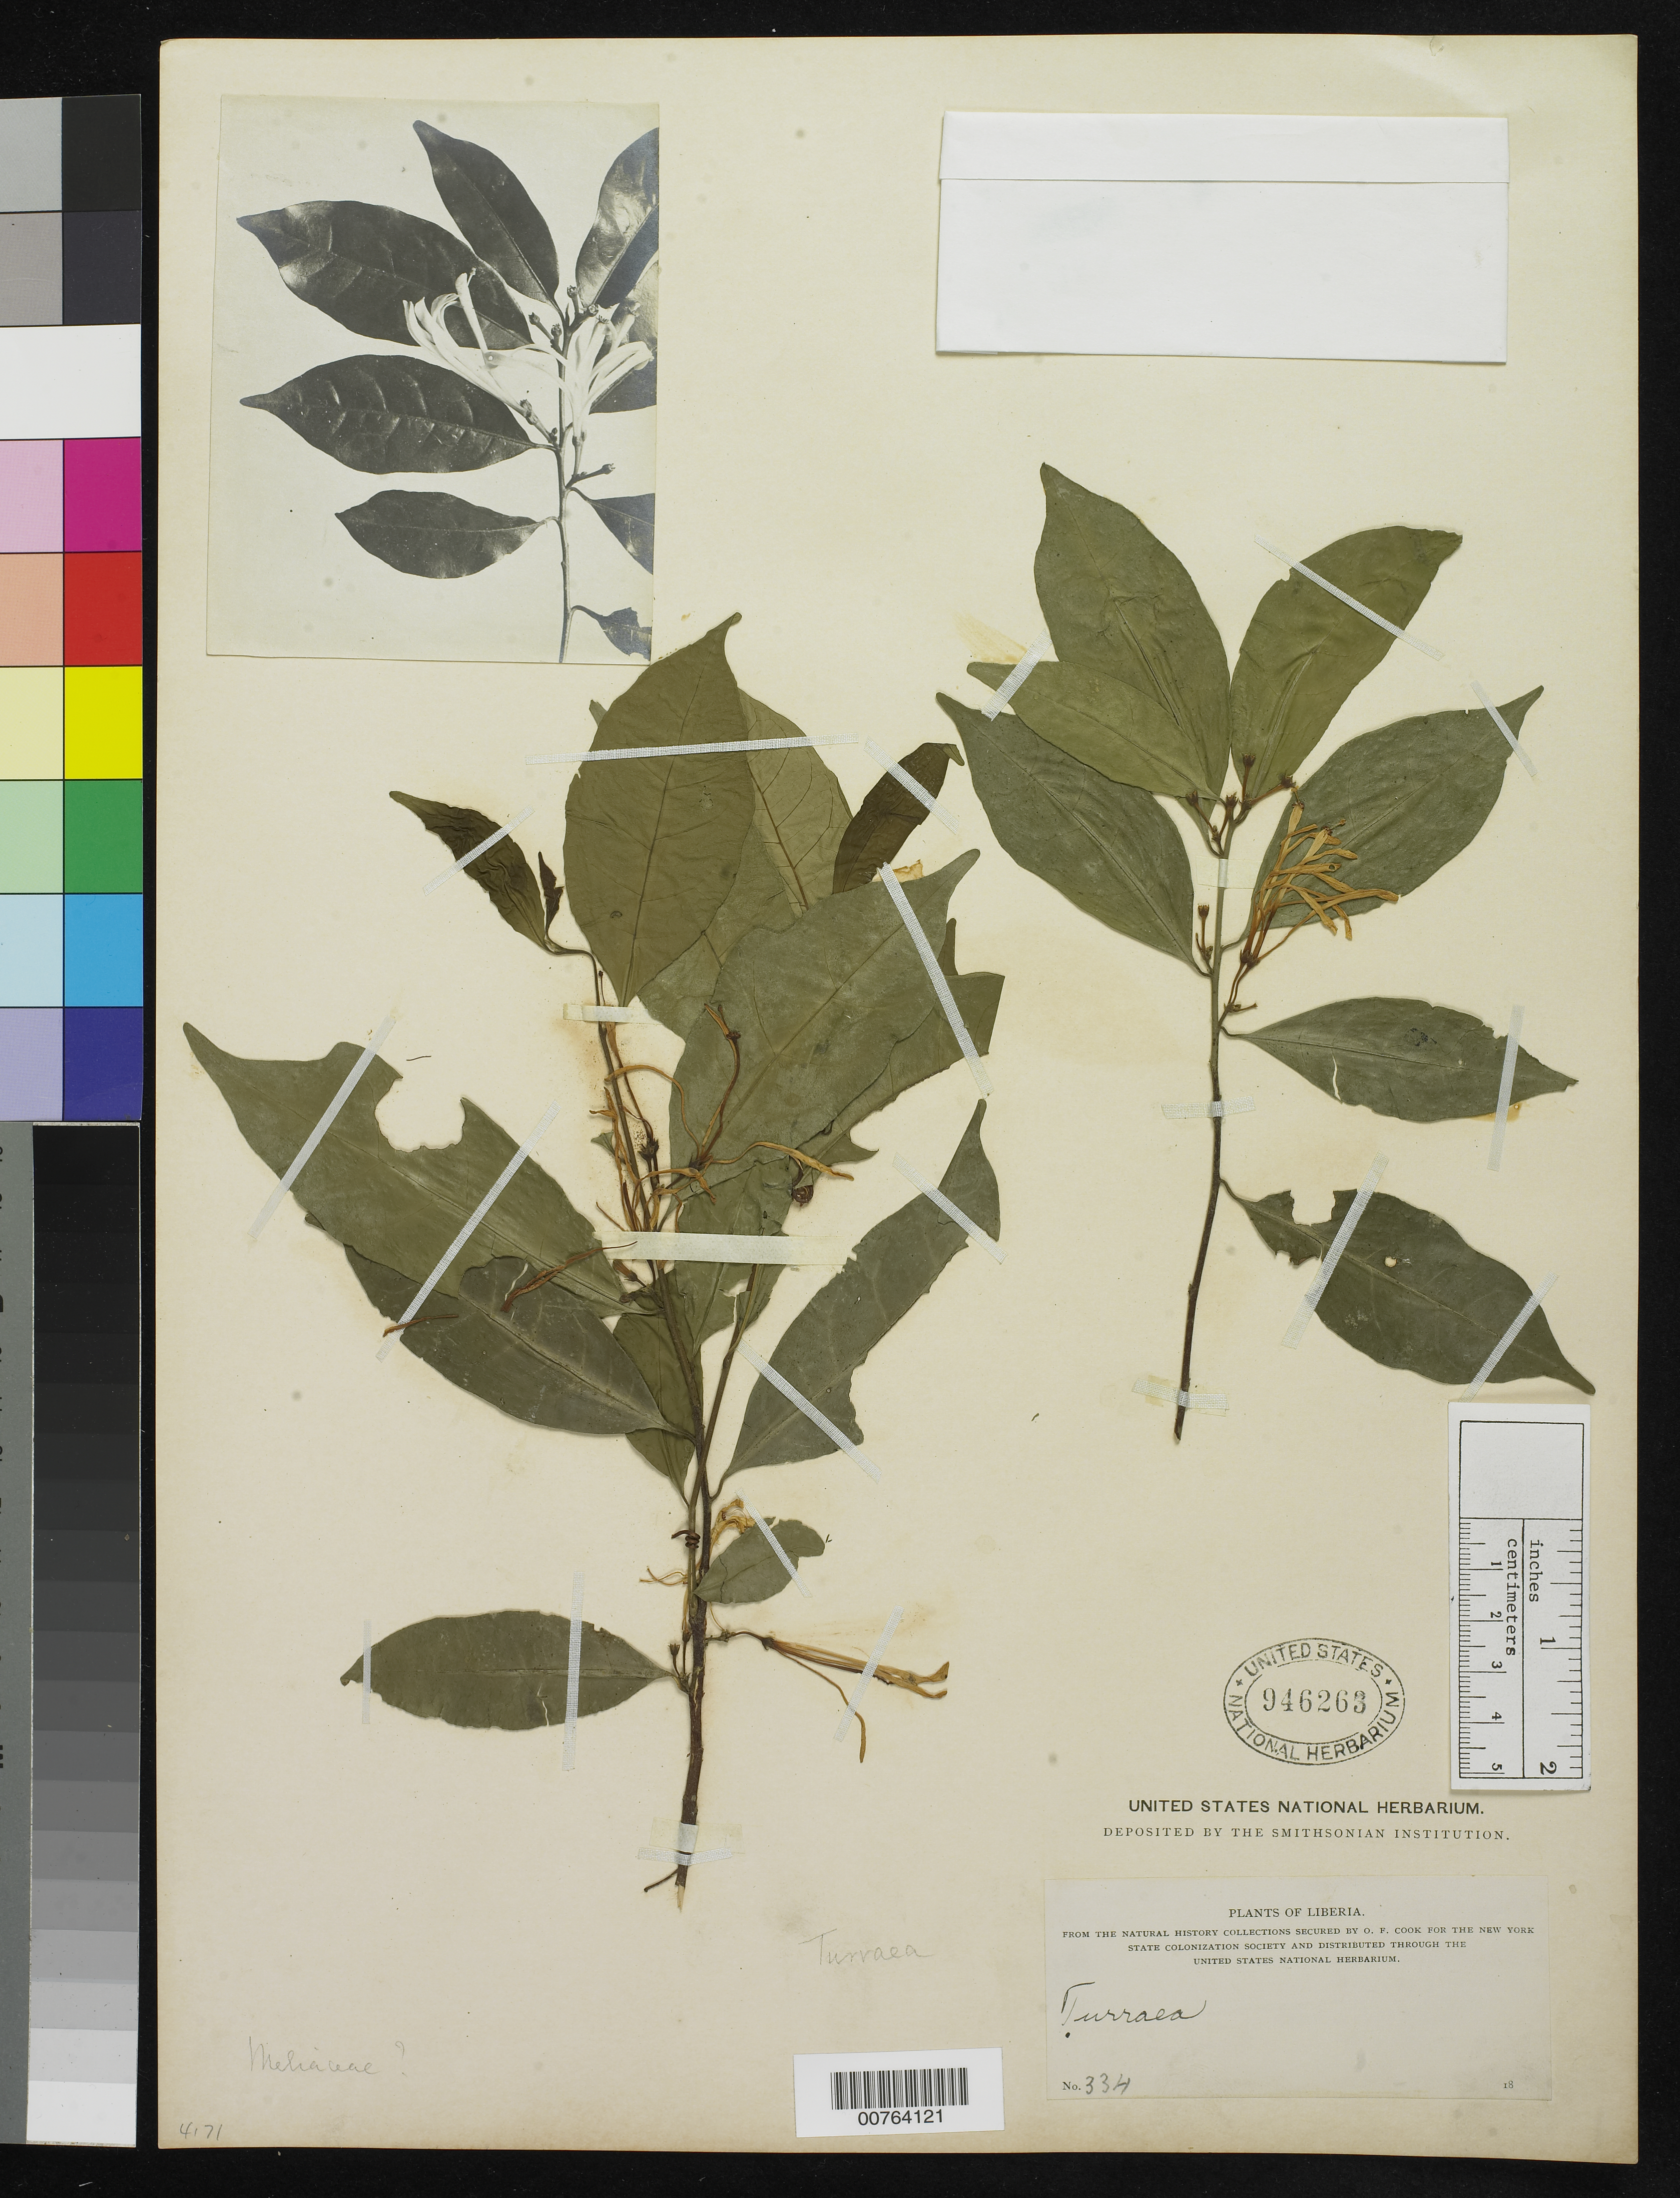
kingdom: Plantae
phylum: Tracheophyta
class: Magnoliopsida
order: Sapindales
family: Meliaceae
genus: Turraea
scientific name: Turraea sp.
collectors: O. F. Cook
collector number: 334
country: Liberia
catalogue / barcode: US 946263